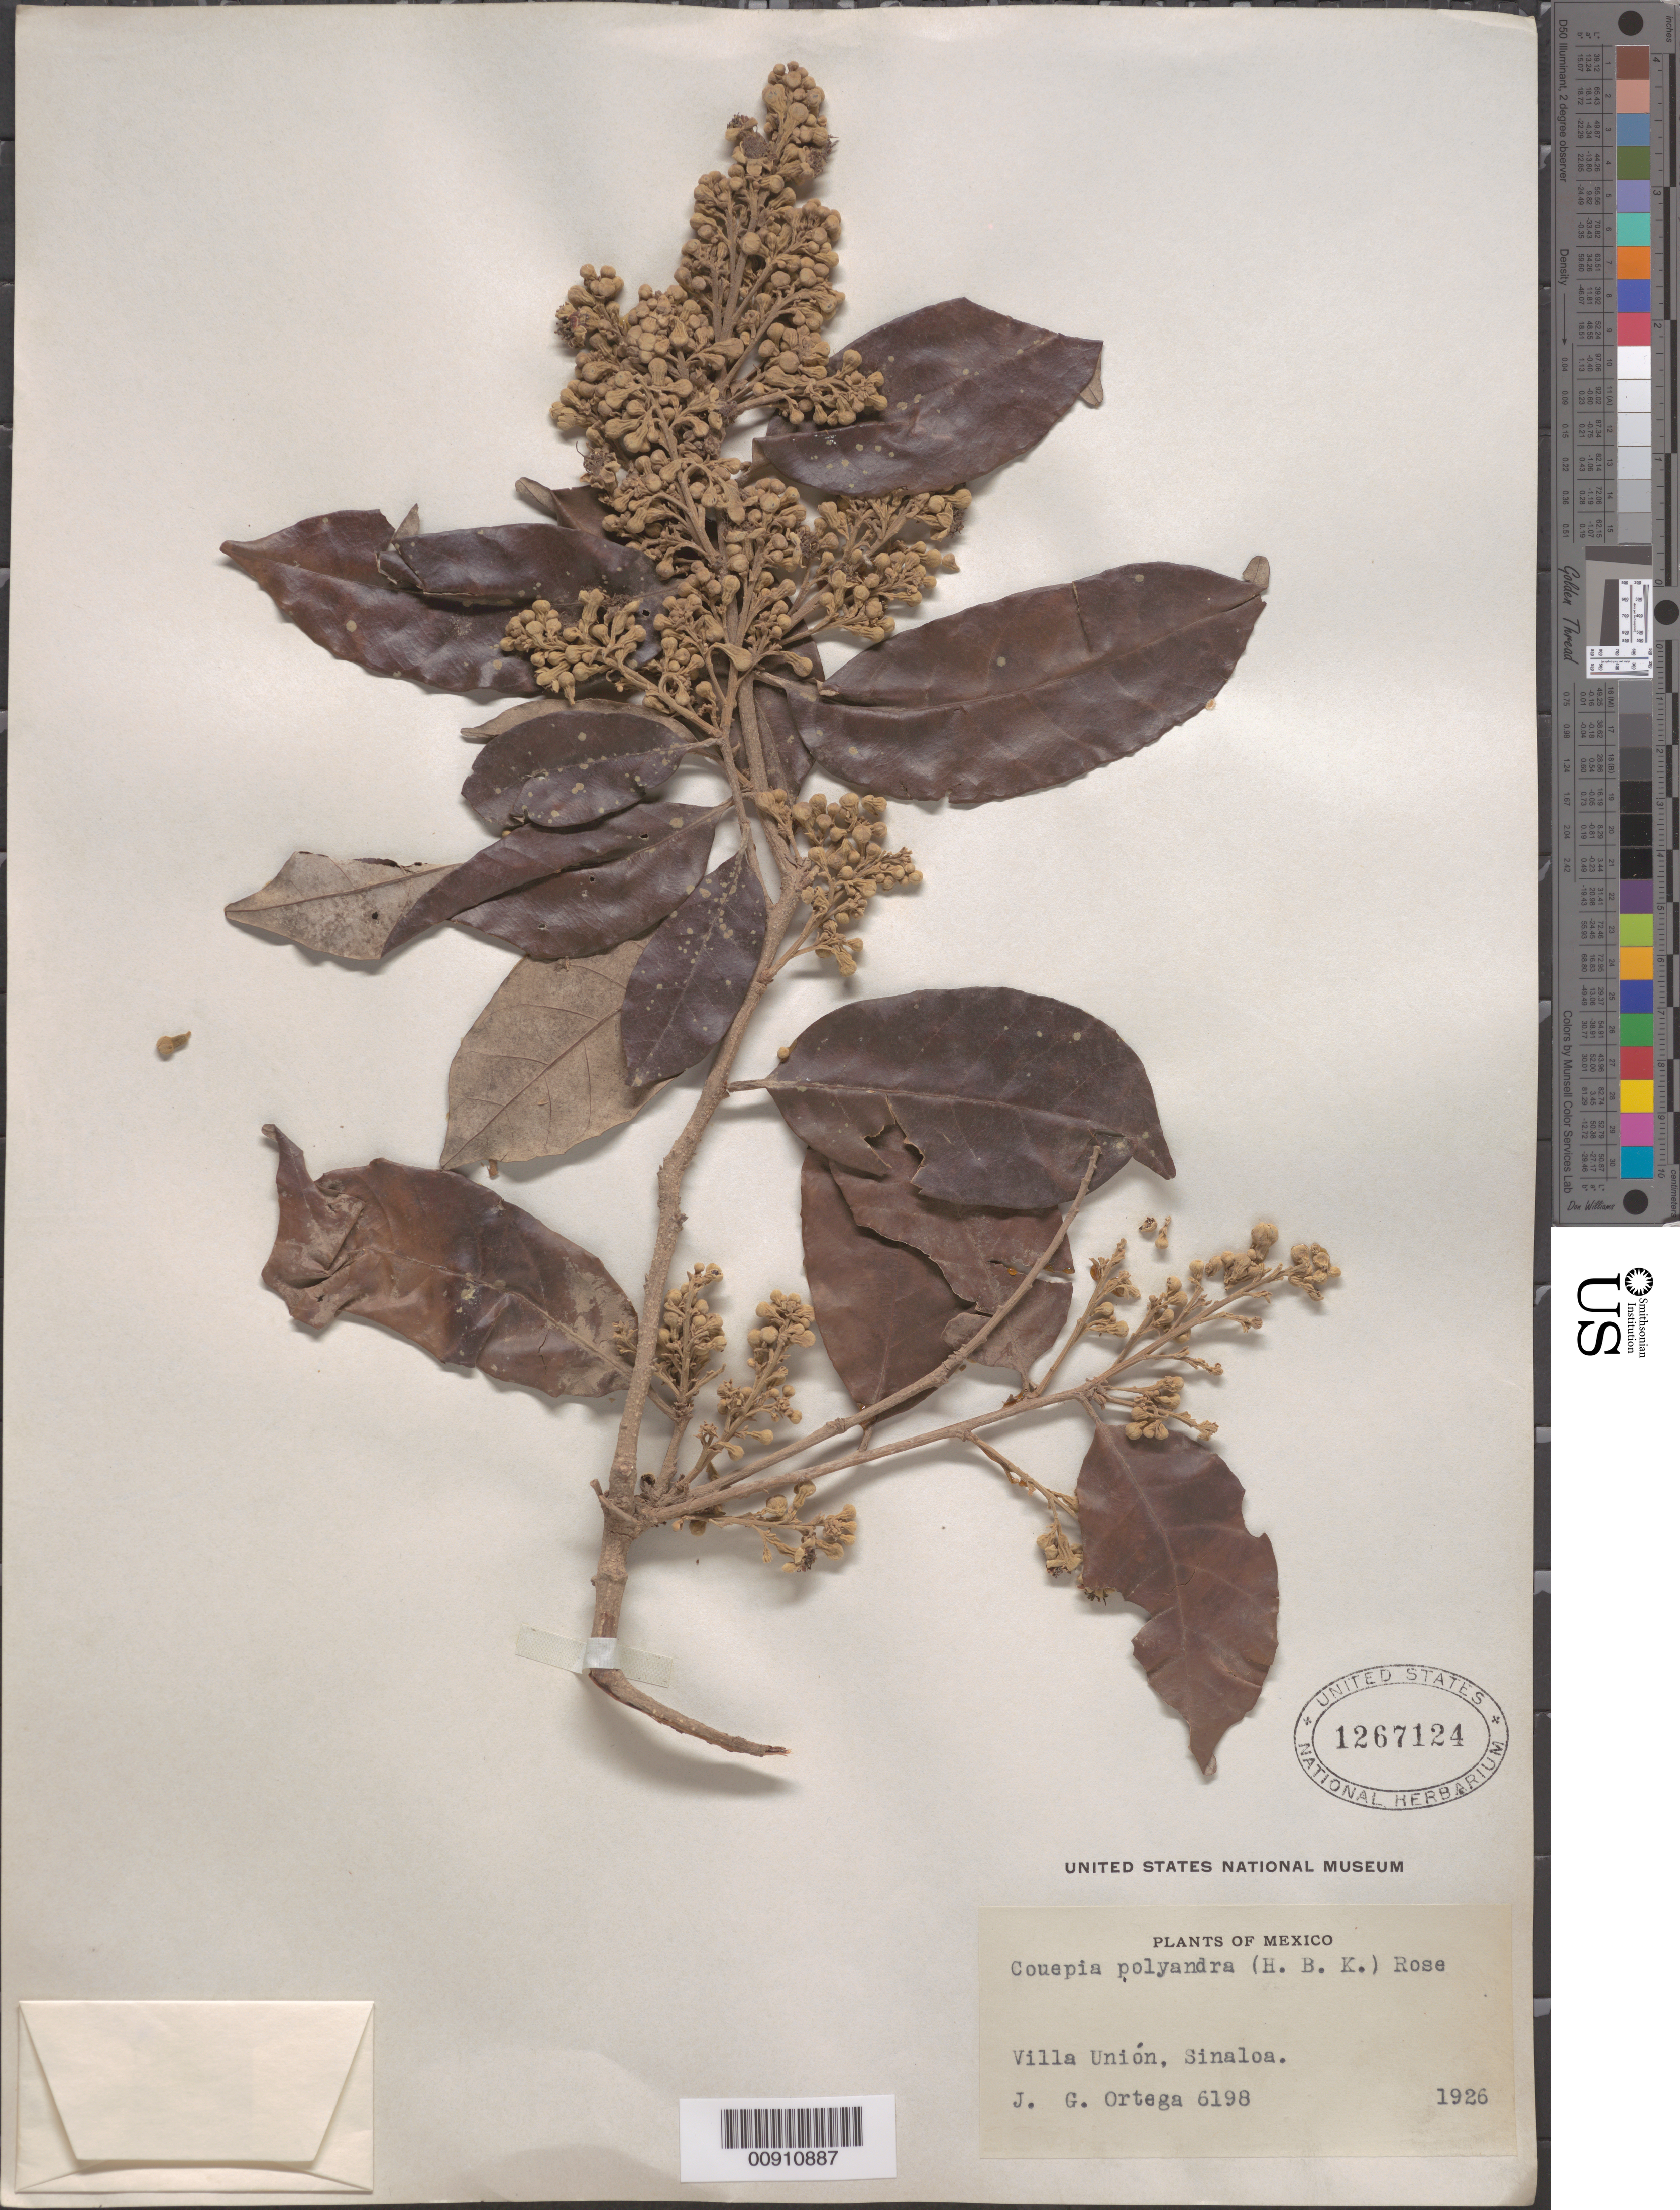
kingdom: Plantae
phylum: Tracheophyta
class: Magnoliopsida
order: Malpighiales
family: Chrysobalanaceae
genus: Couepia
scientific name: Couepia polyandra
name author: (Kunth) Rose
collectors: J. Ortega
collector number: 6198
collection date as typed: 1926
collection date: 1926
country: Mexico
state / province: Sinaloa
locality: Villa Unión, Sinaloa.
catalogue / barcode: US 1267124